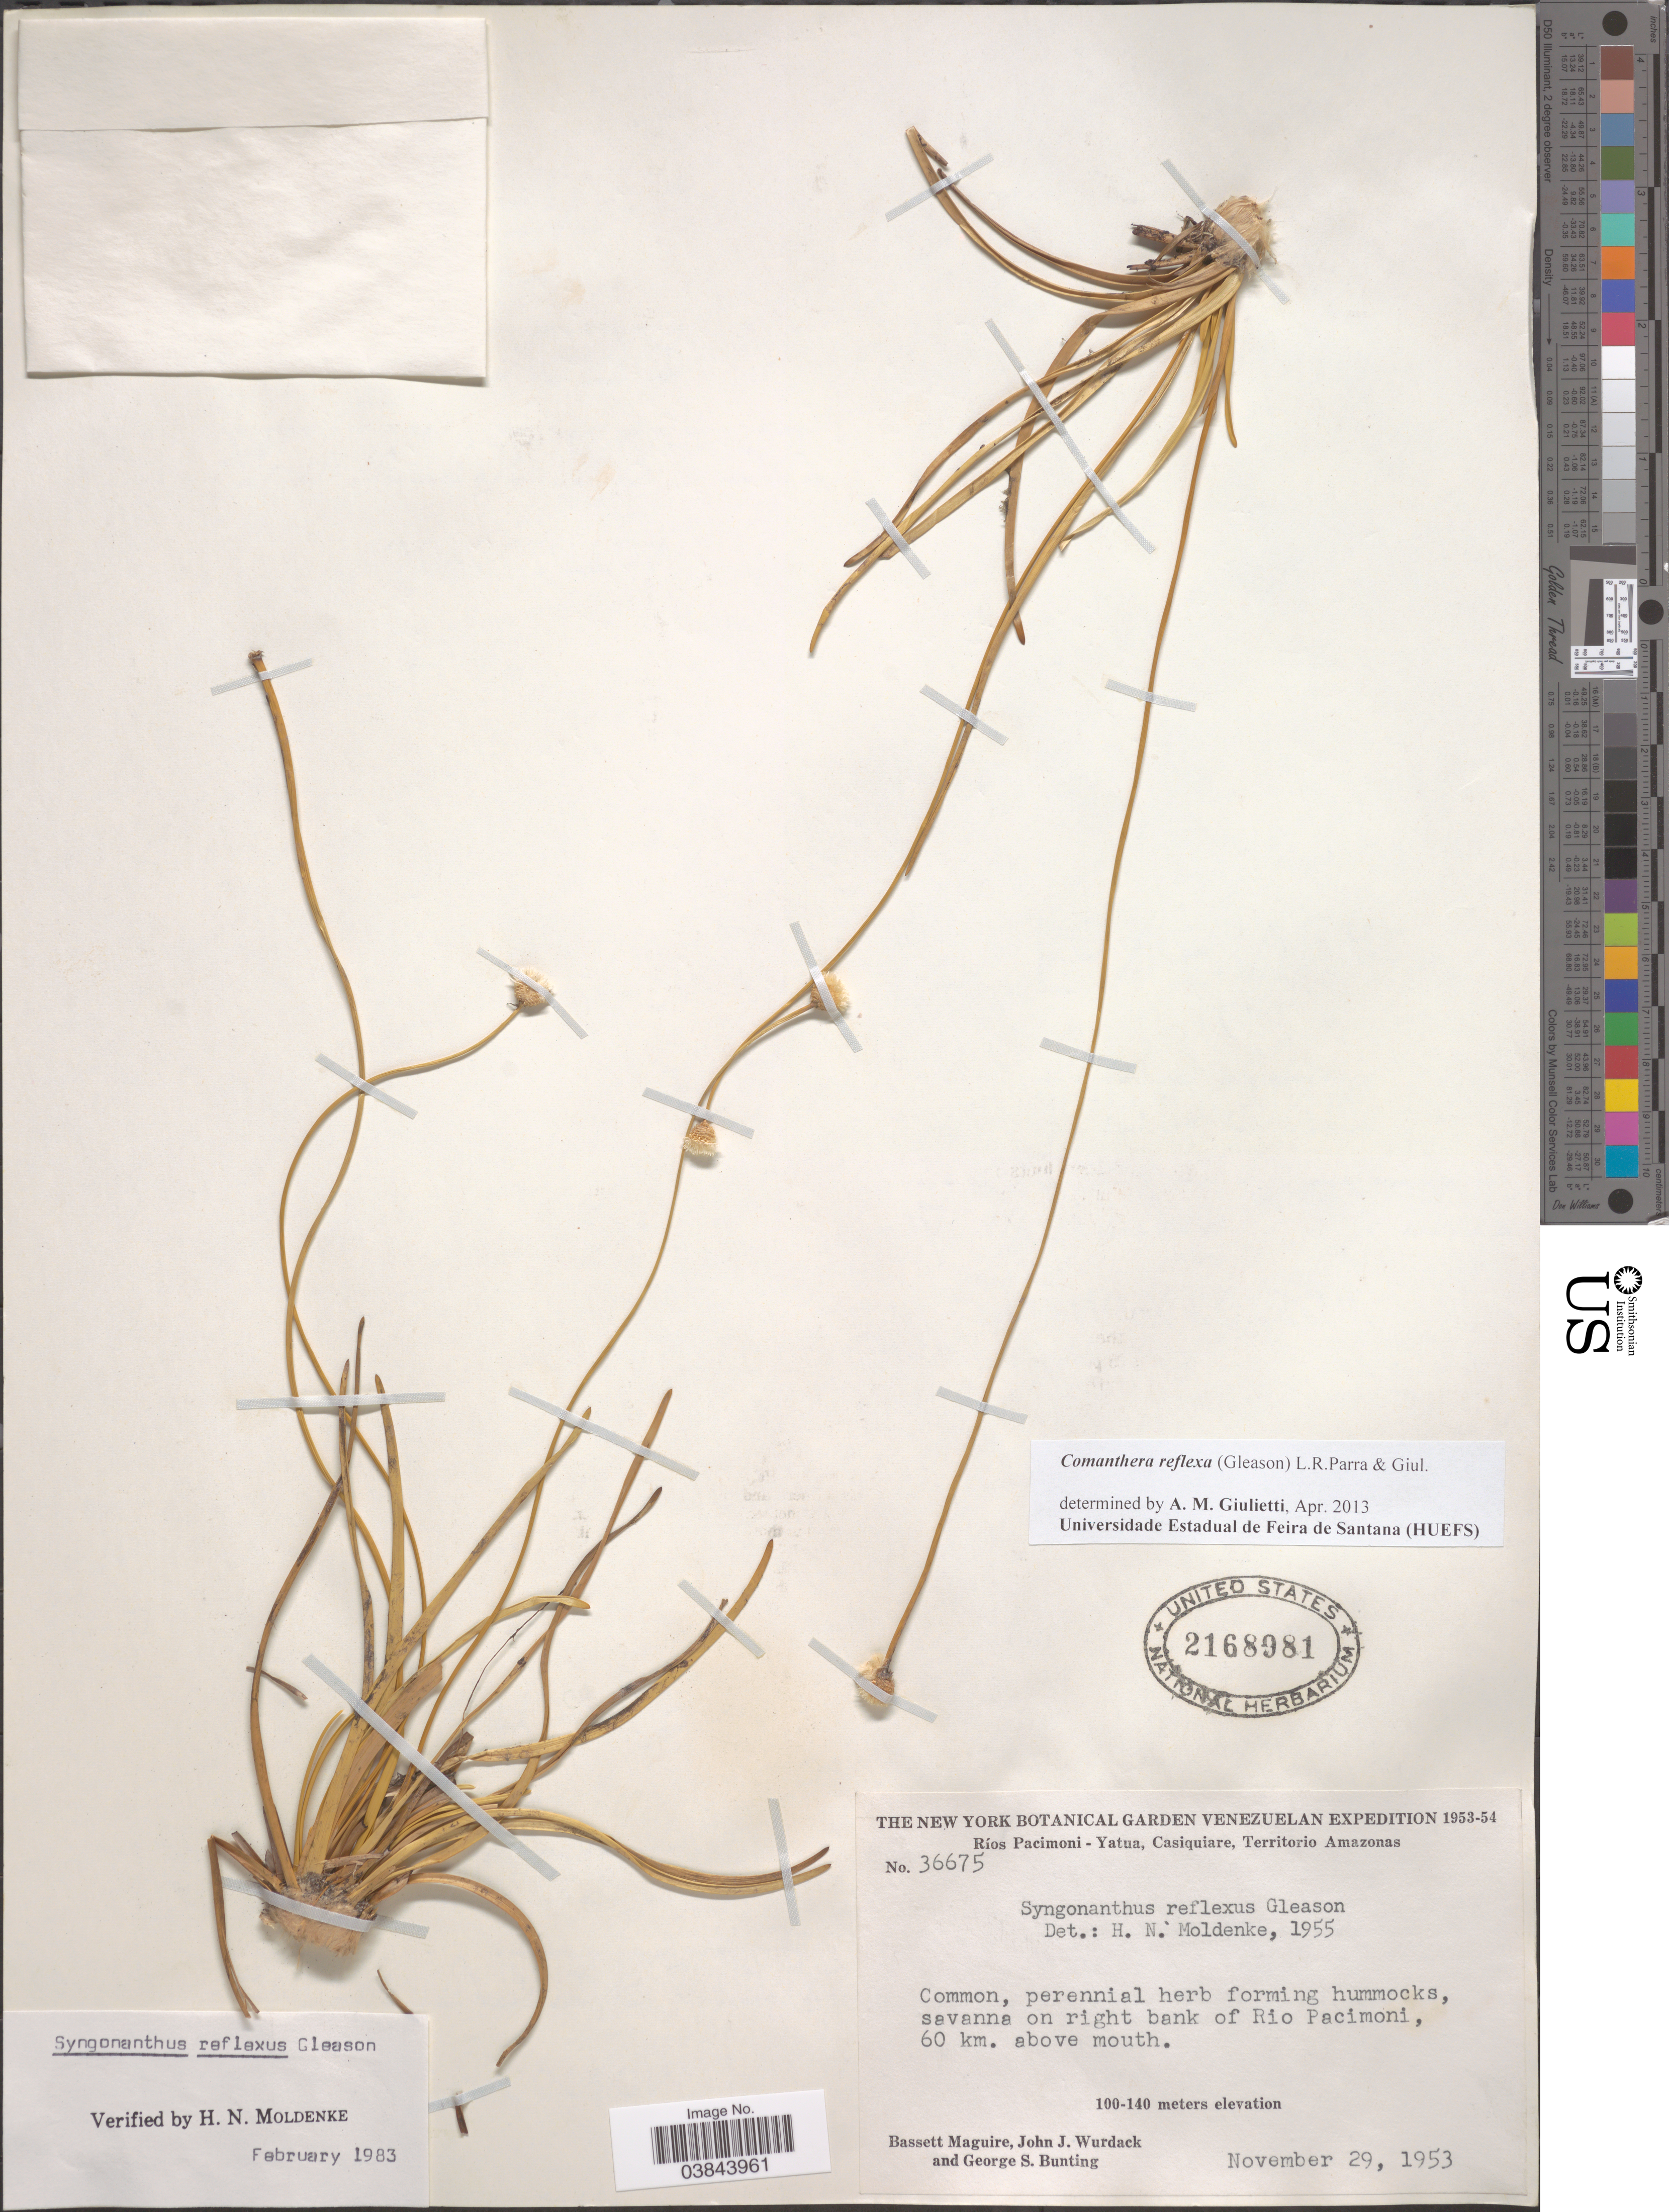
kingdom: Plantae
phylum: Tracheophyta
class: Liliopsida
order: Poales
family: Eriocaulaceae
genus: Comanthera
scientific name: Comanthera reflexa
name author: (Gleason) L.R. Parra & Giul.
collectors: B. Maguire, J. J. Wurdack & G. S. Bunting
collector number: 36675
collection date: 1953-11-29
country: Venezuela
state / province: Amazonas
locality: Ríos Pacimoni - Yatua, Casiquiare, Territorio Amazonas, savanna on right bank of Rio Pacimoni, 60 km. above mouth.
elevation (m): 100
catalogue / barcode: US 2168981